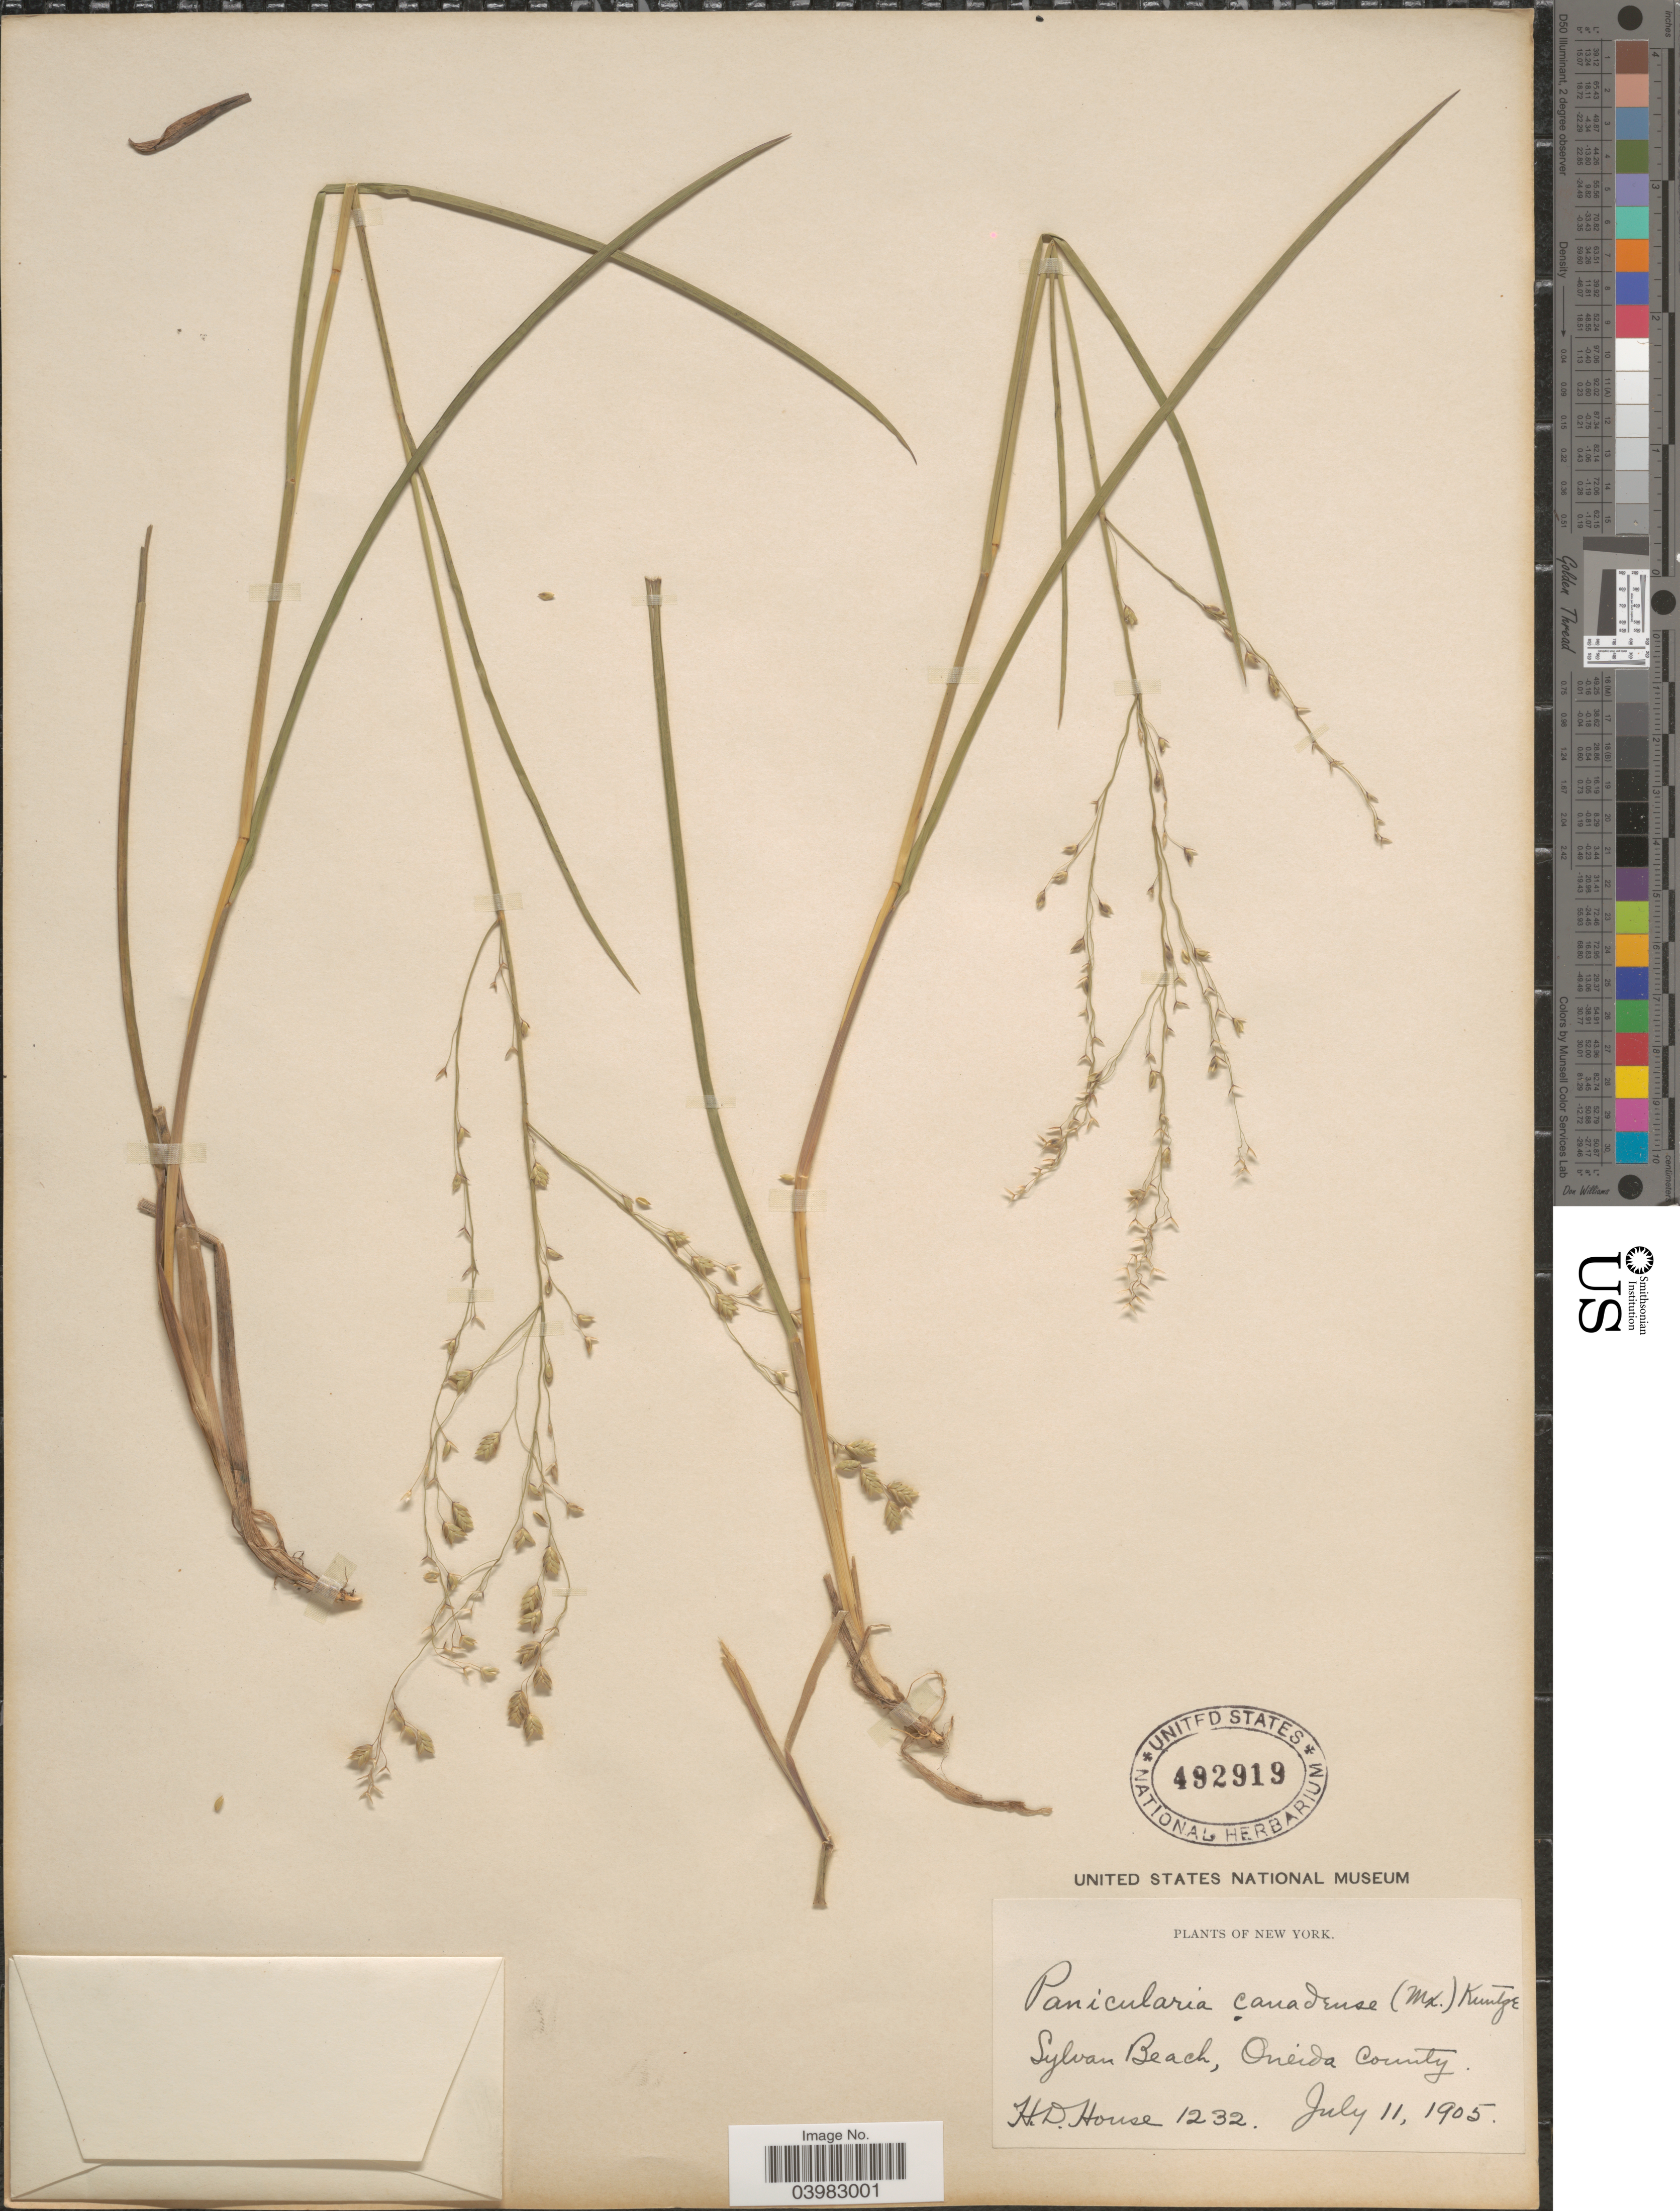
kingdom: Plantae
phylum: Tracheophyta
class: Liliopsida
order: Poales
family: Poaceae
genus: Glyceria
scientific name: Glyceria canadensis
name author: (Michx.) Trin.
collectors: H. D. House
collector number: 1232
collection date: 1905-07-11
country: United States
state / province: New York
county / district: Oneida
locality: Sylvan Beach, Oneida County.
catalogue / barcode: US 492919